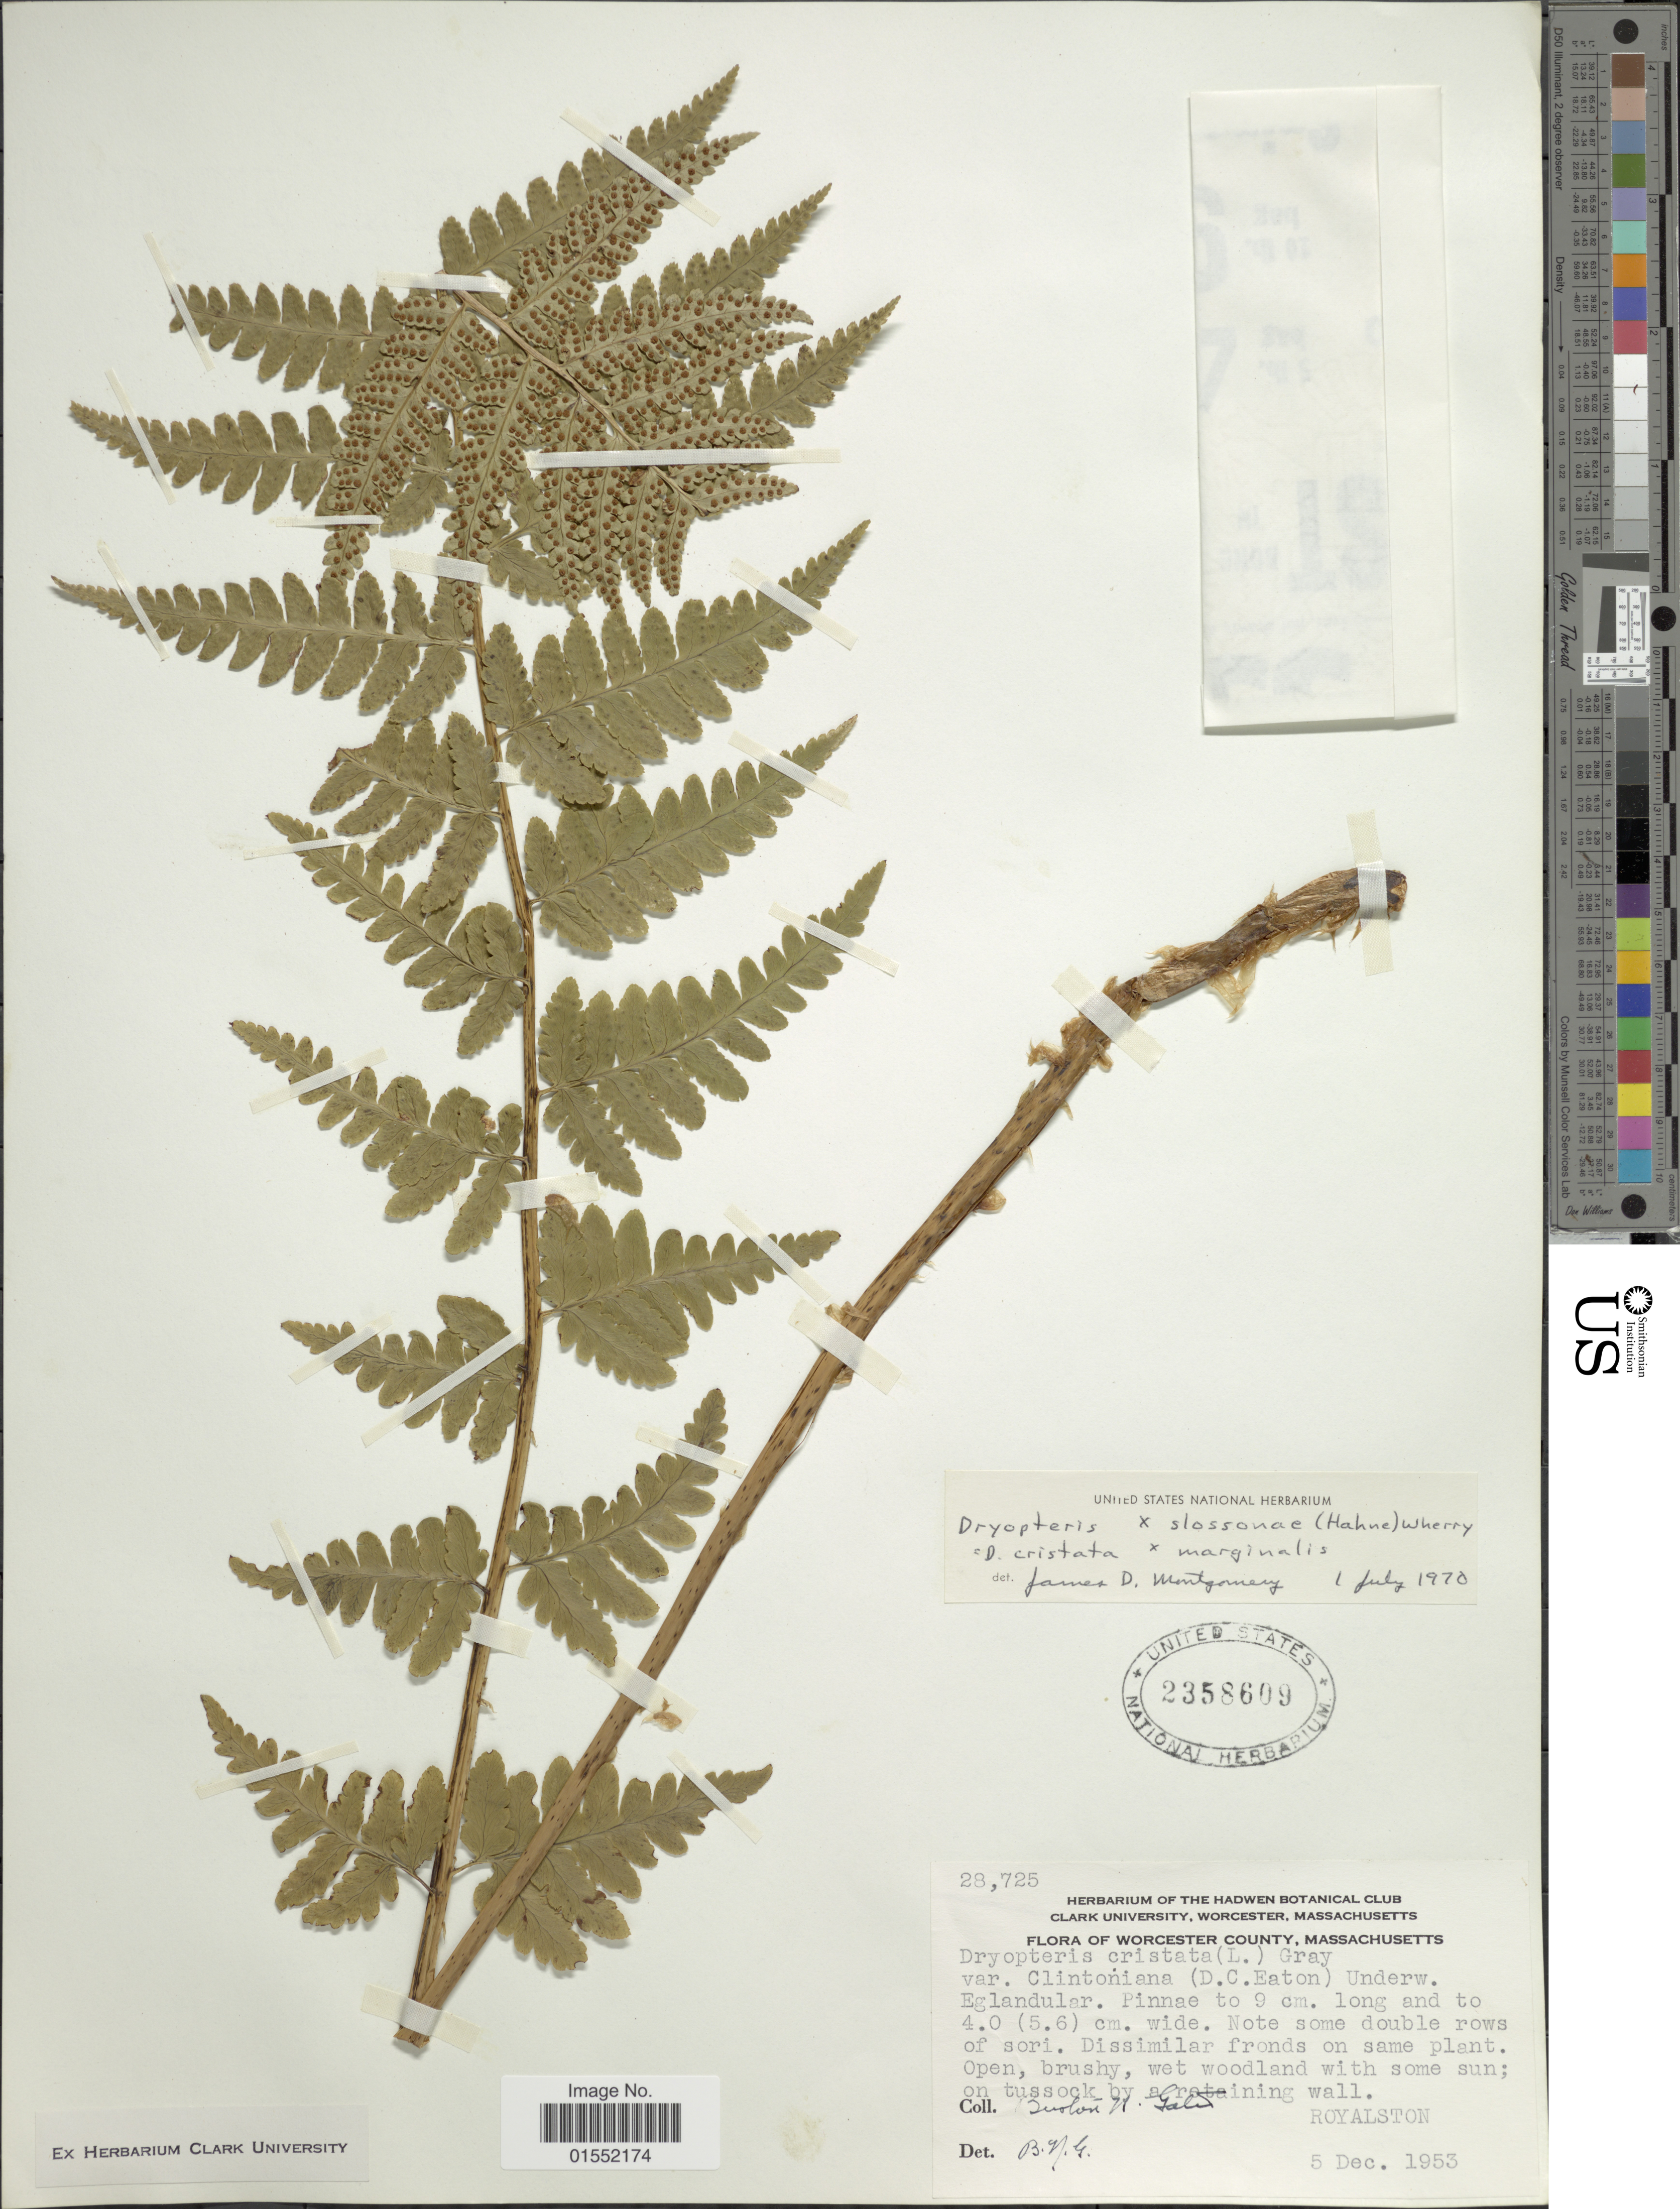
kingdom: Plantae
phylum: Tracheophyta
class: Polypodiopsida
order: Polypodiales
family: Dryopteridaceae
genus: Dryopteris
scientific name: Dryopteris x slossoniae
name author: Wherry ex Lellinger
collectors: B. N. Gates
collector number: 28725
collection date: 1953-12-05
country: United States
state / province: Massachusetts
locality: Worcester County, Royalston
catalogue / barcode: US 2358609